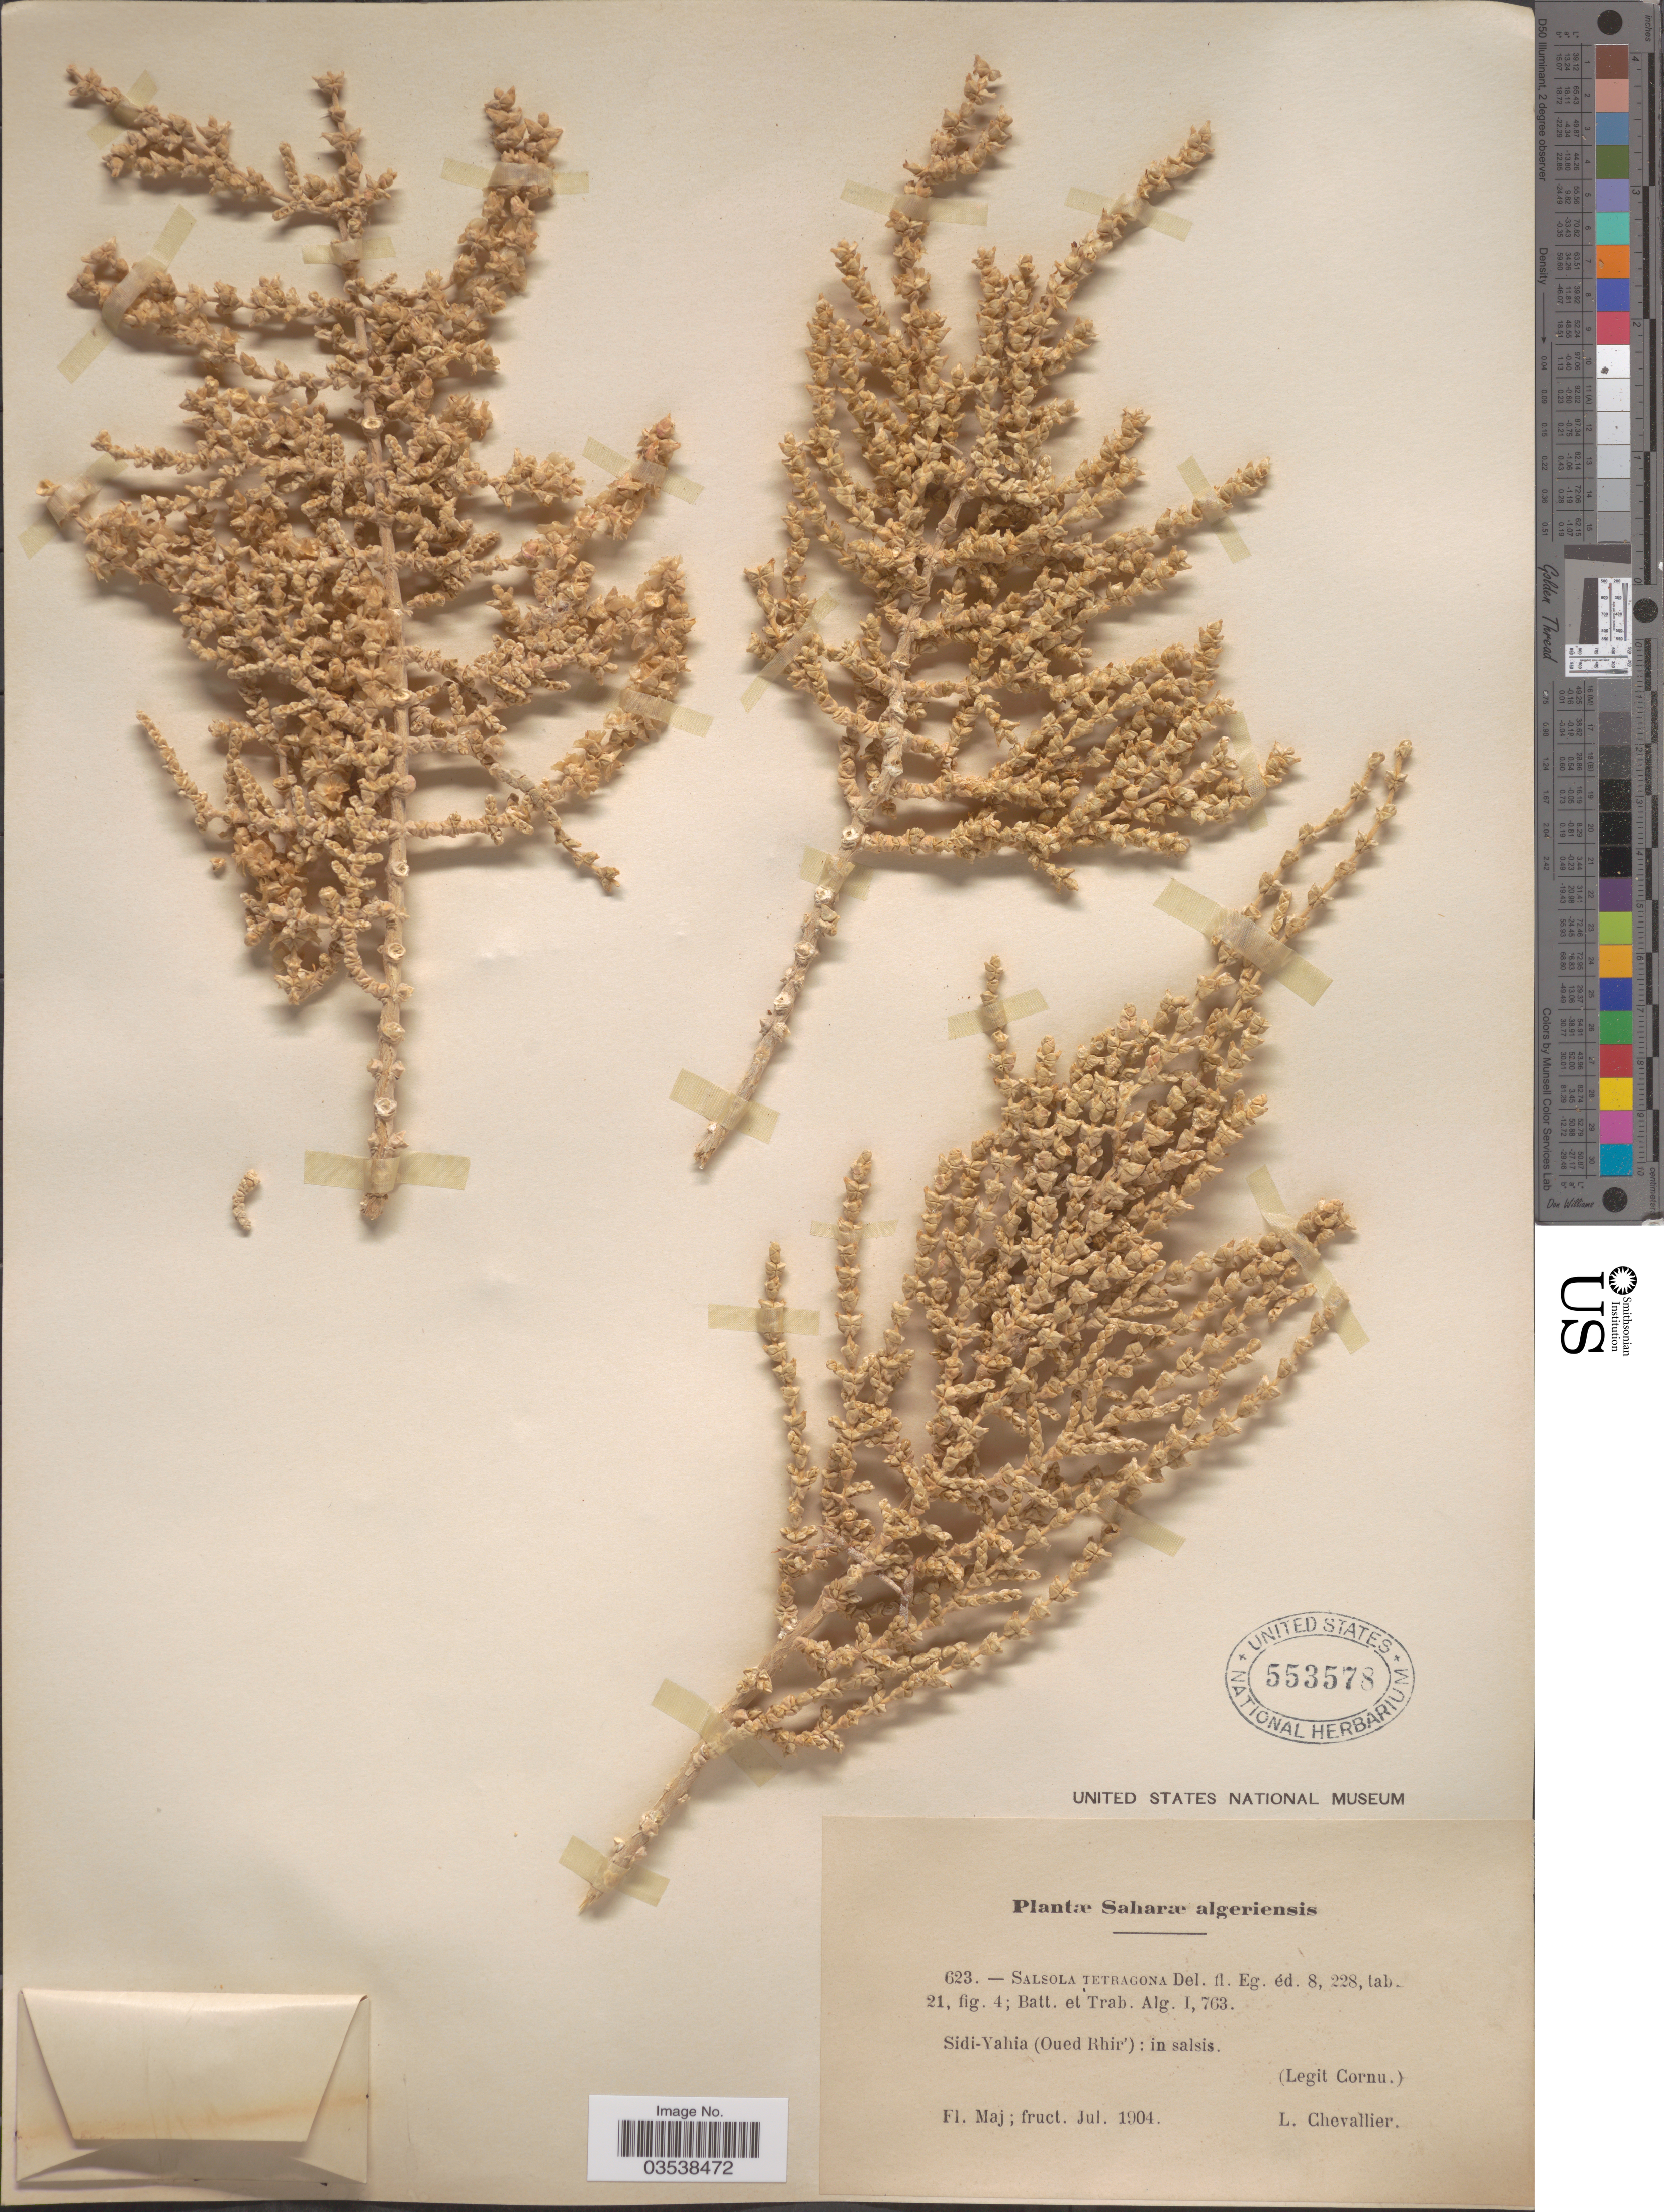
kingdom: Plantae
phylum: Tracheophyta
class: Magnoliopsida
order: Caryophyllales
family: Amaranthaceae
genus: Salsola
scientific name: Salsola tetragona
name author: Delile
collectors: Cornu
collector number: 623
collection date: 1904-05/1904-07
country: Algeria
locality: Saharæ algeriensis. Sidi-Yahia (Oued Rhir'): in salsis.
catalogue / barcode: US 553578